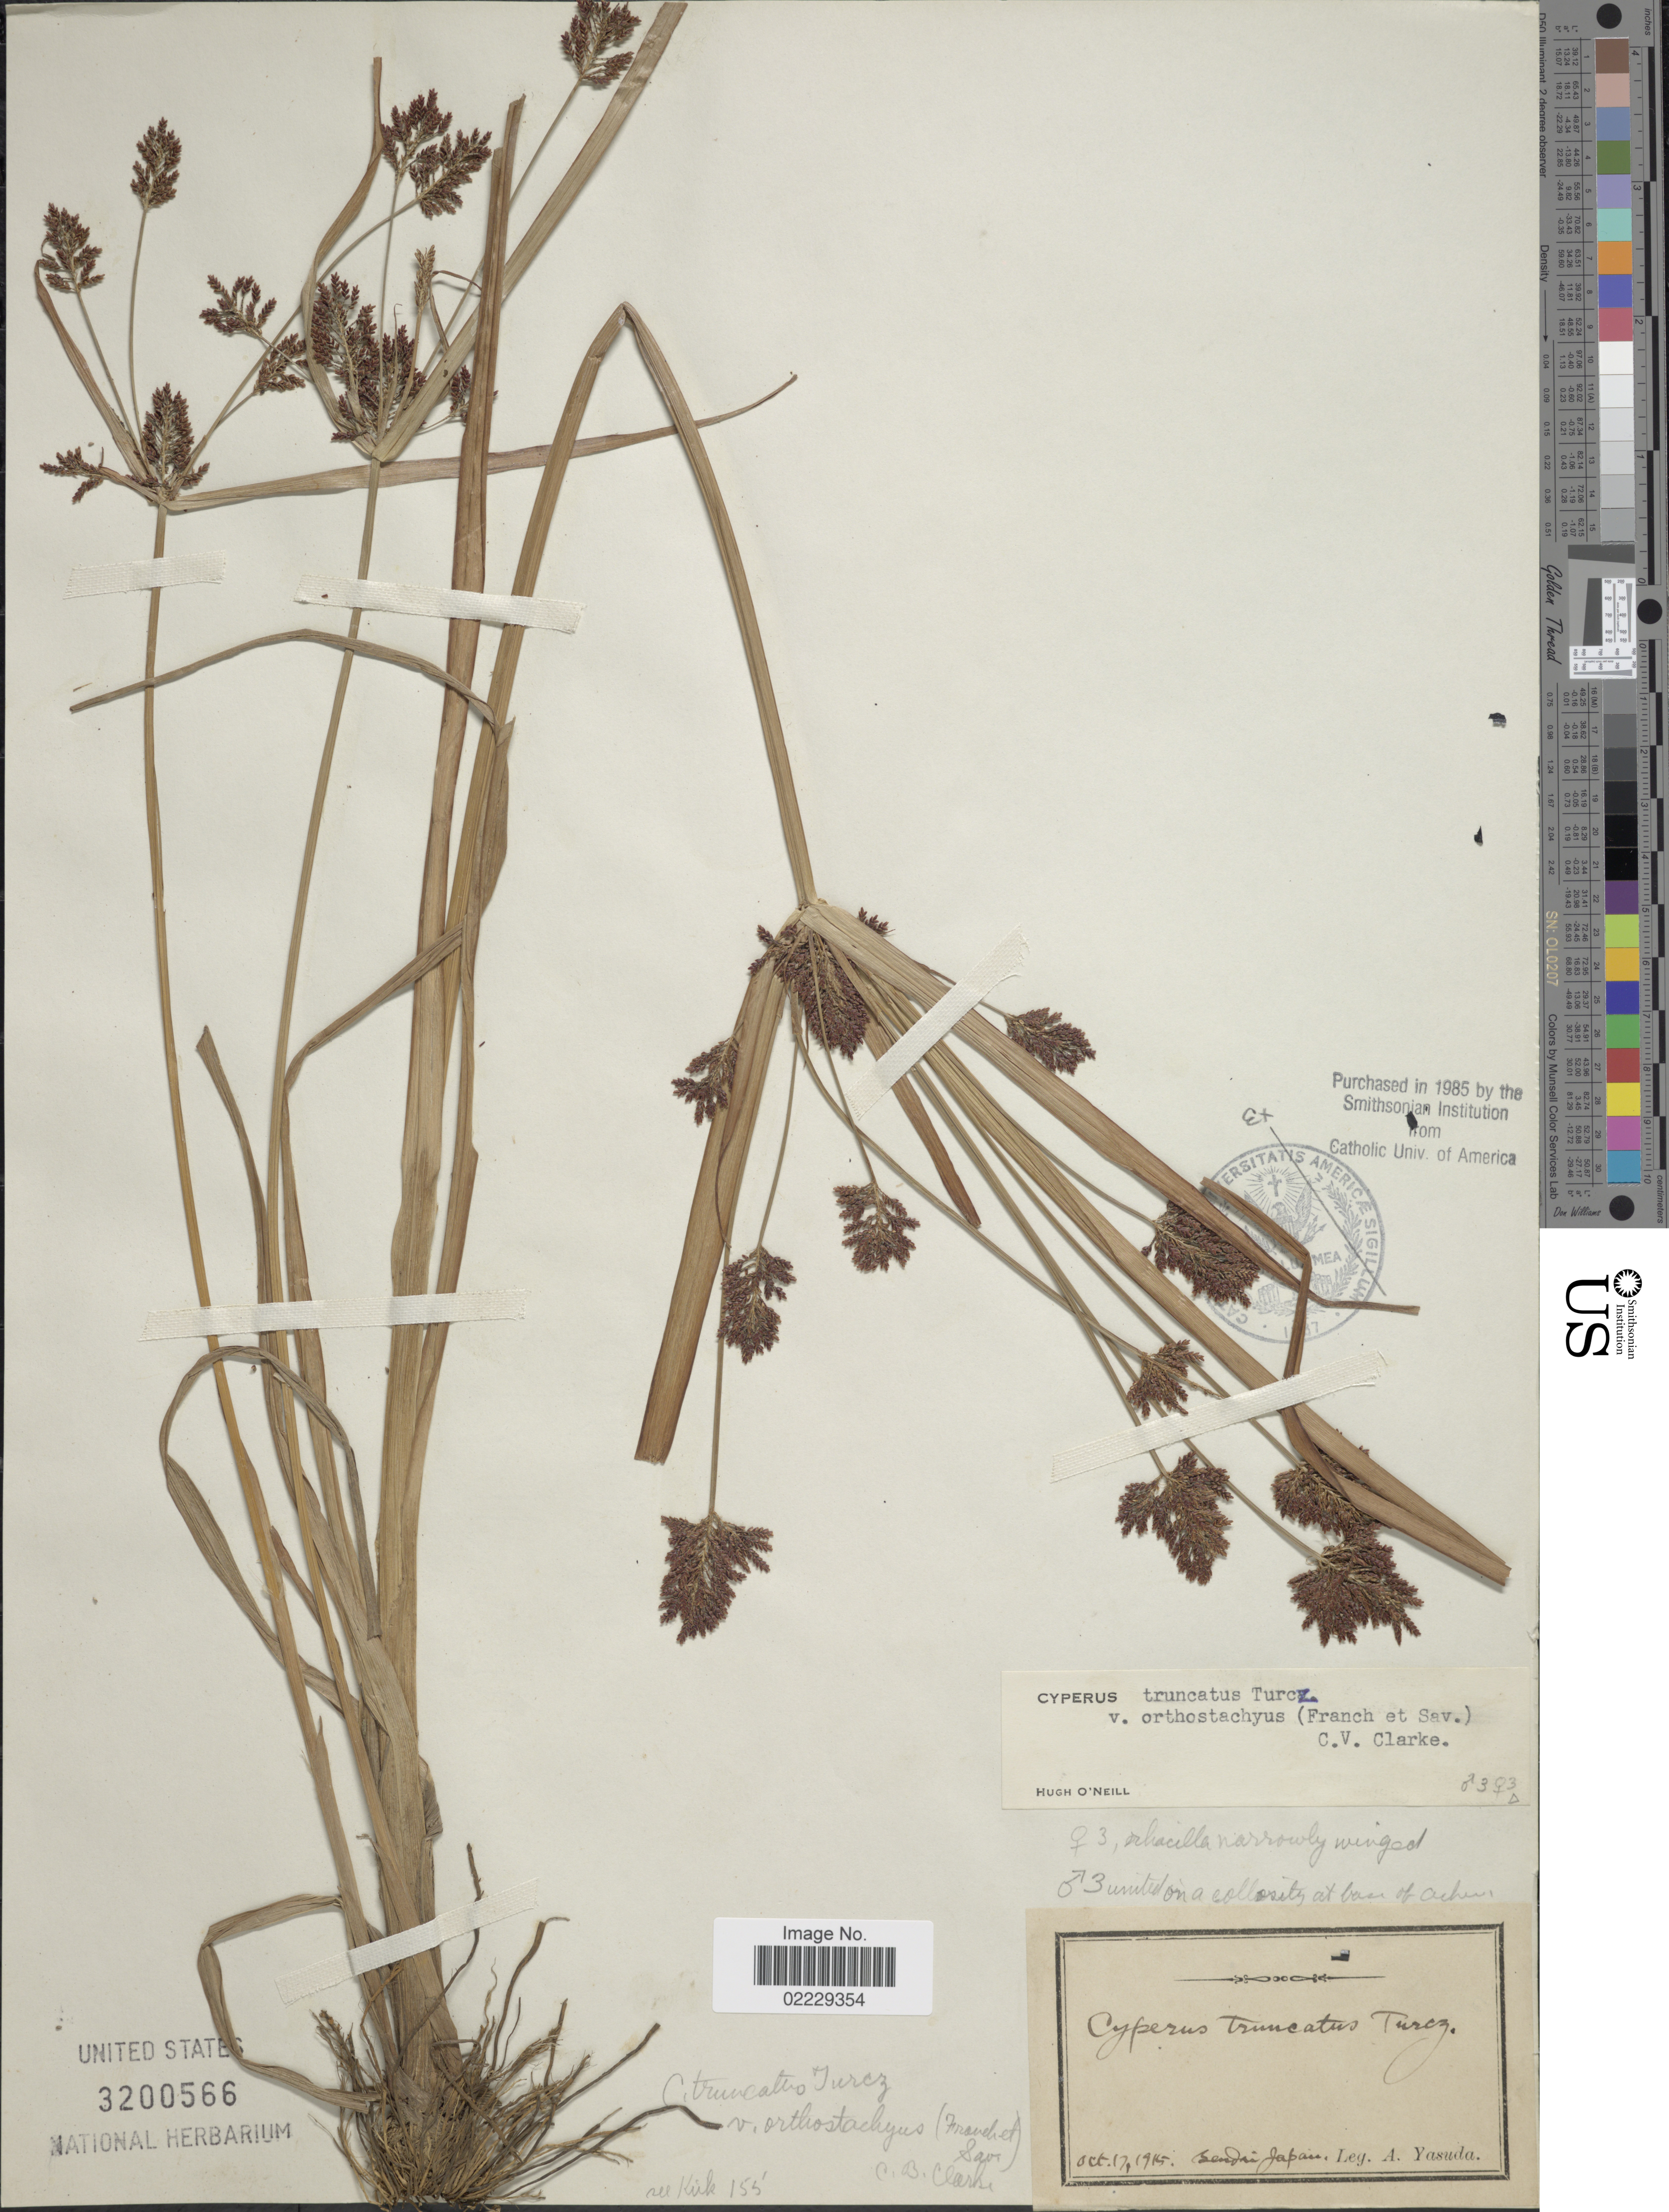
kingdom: Plantae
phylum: Tracheophyta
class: Liliopsida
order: Poales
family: Cyperaceae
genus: Cyperus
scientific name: Cyperus orthostachyus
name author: Franch. & Sav.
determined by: Strong, Mark T., (BOT), Smithsonian Institution - National Museum of Natural History (UNITED STATES)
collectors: A. Yasuda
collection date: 1915-10-17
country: Japan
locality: Sendai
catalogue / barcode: US 3200566